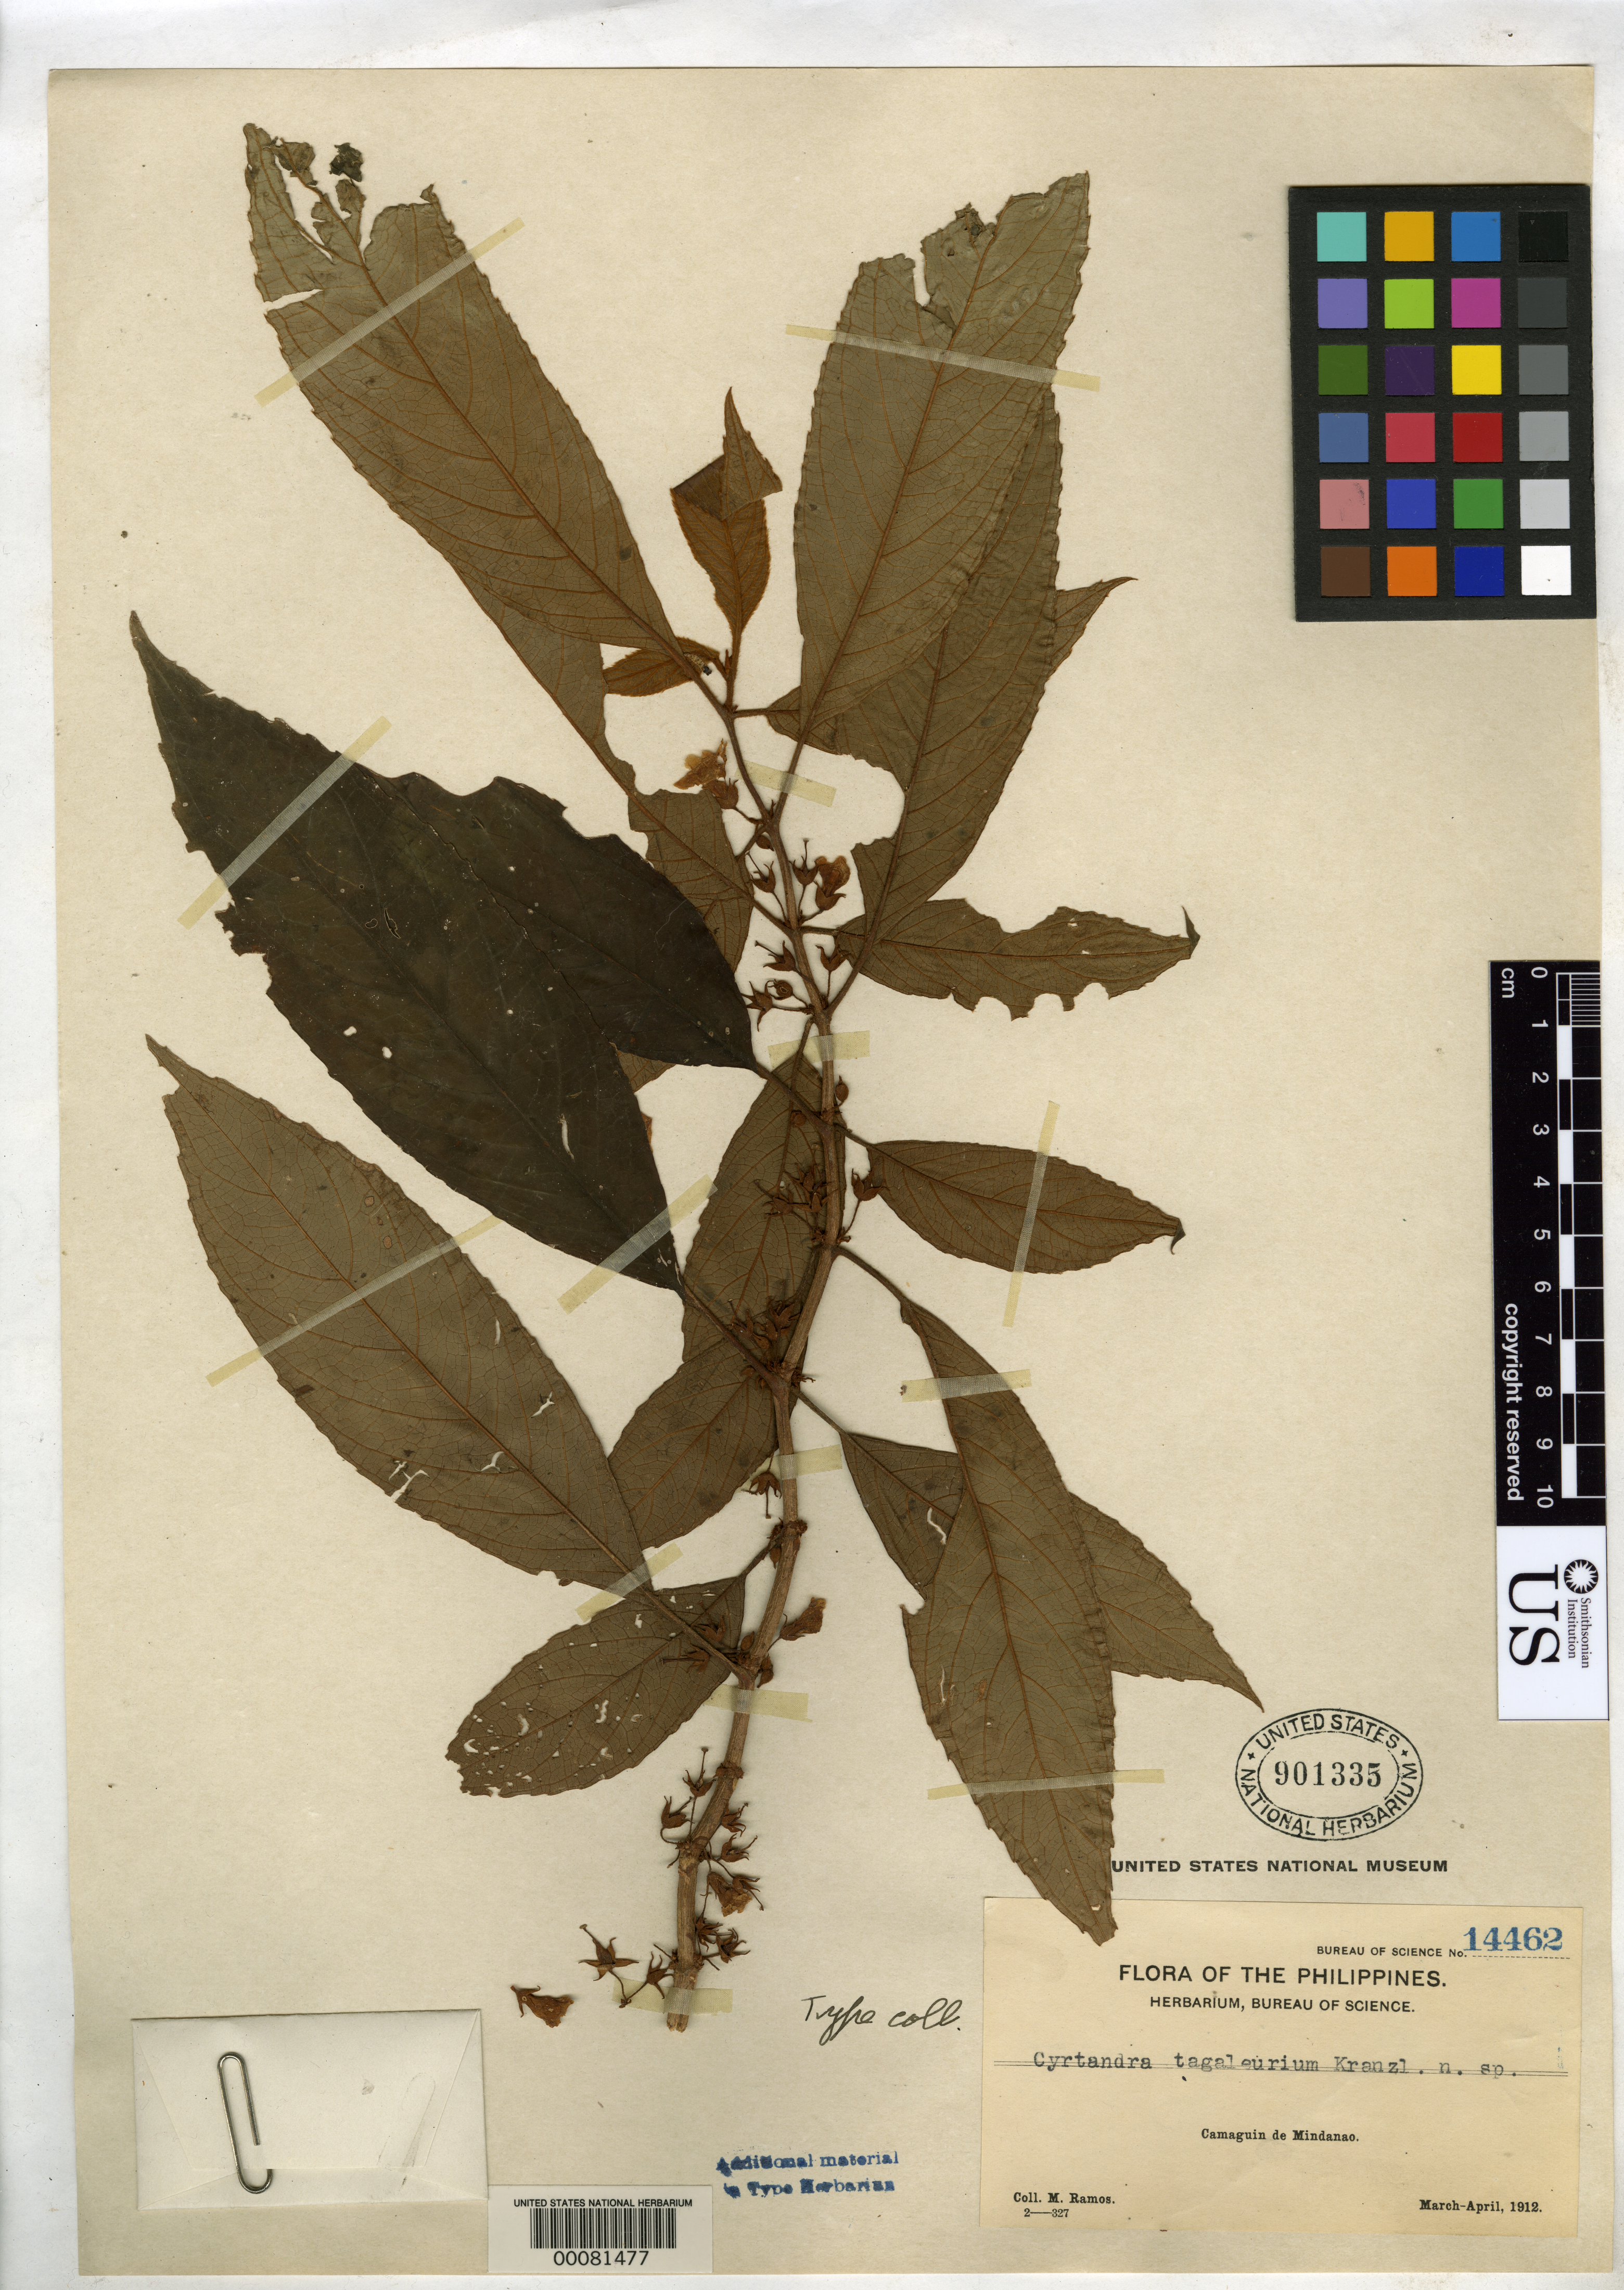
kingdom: Plantae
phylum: Tracheophyta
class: Magnoliopsida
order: Lamiales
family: Gesneriaceae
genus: Cyrtandra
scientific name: Cyrtandra tagaleurium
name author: Kraenzl.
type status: Isolectotype; Type Collection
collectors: M. Ramos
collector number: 14462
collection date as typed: March-April, 1912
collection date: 1912-03/1912-04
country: Philippines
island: Camiguin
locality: "Camaguin de Mindanao."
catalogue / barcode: US 901335